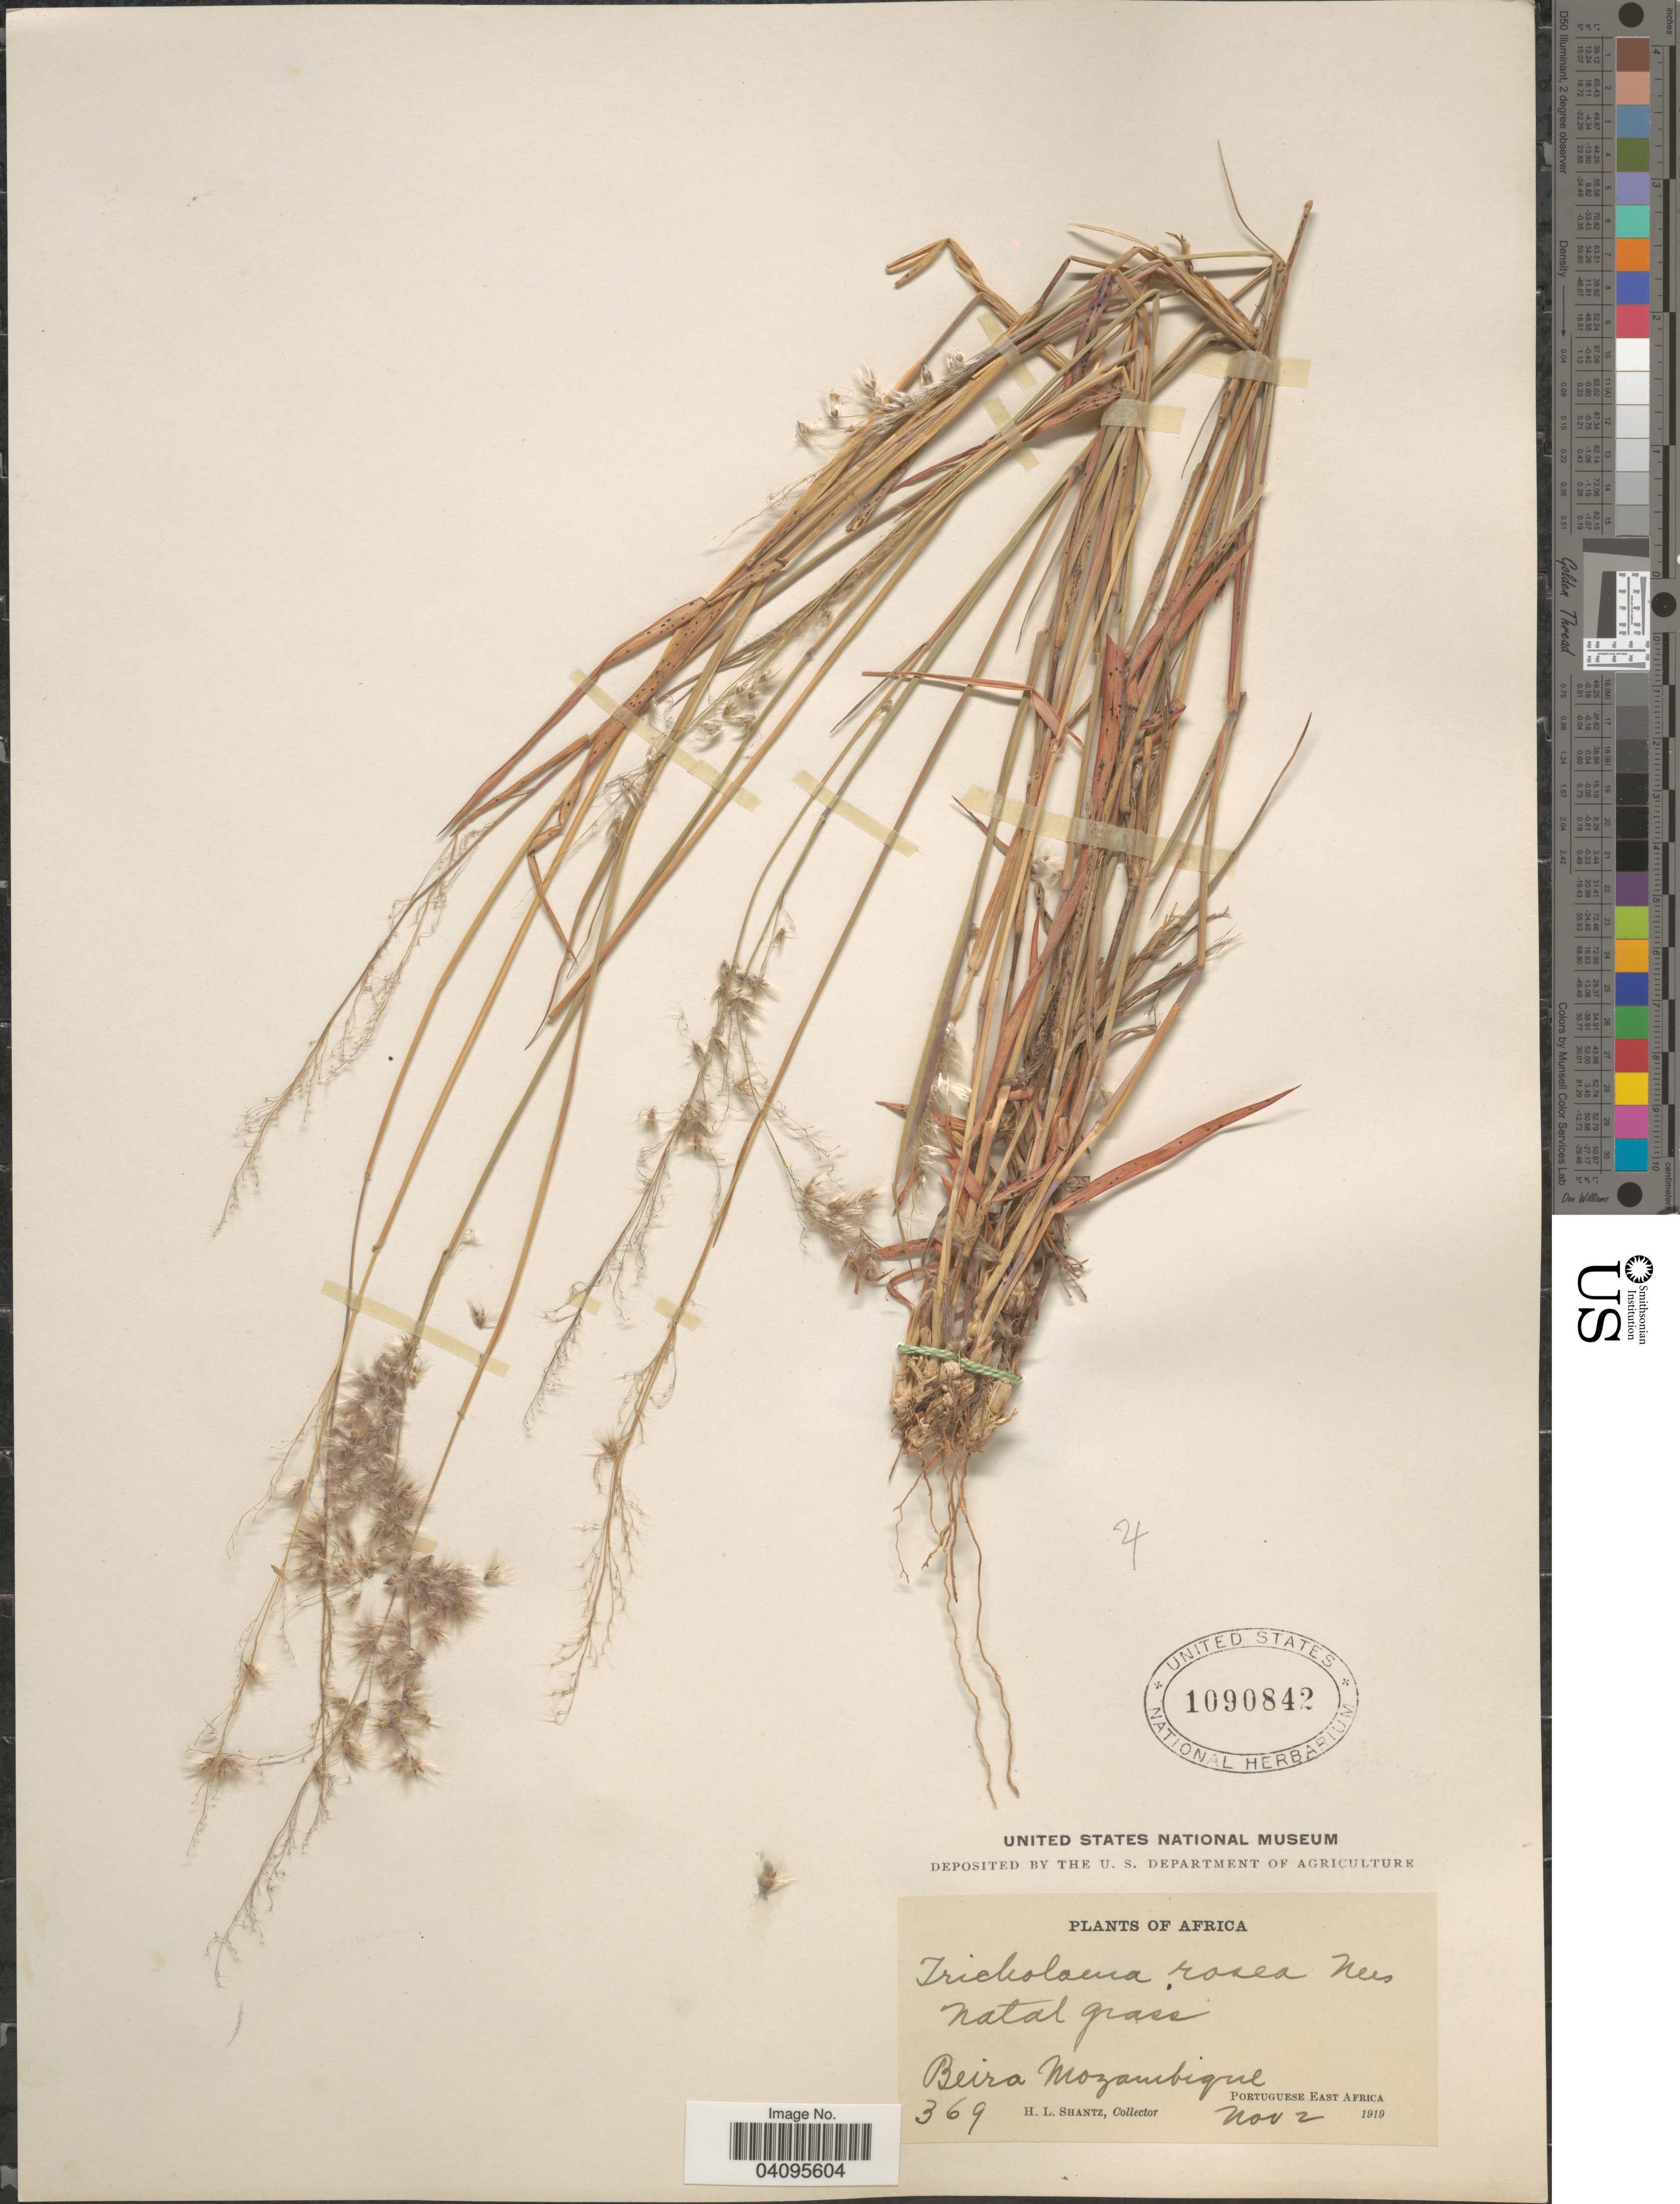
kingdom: Plantae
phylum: Tracheophyta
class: Liliopsida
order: Poales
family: Poaceae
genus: Melinis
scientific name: Melinis repens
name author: (Willd.) Zizka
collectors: H. Shantz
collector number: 369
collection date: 1919-11-02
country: Mozambique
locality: Beira Mozambique. Portuguese East Africa.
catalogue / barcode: US 1090842